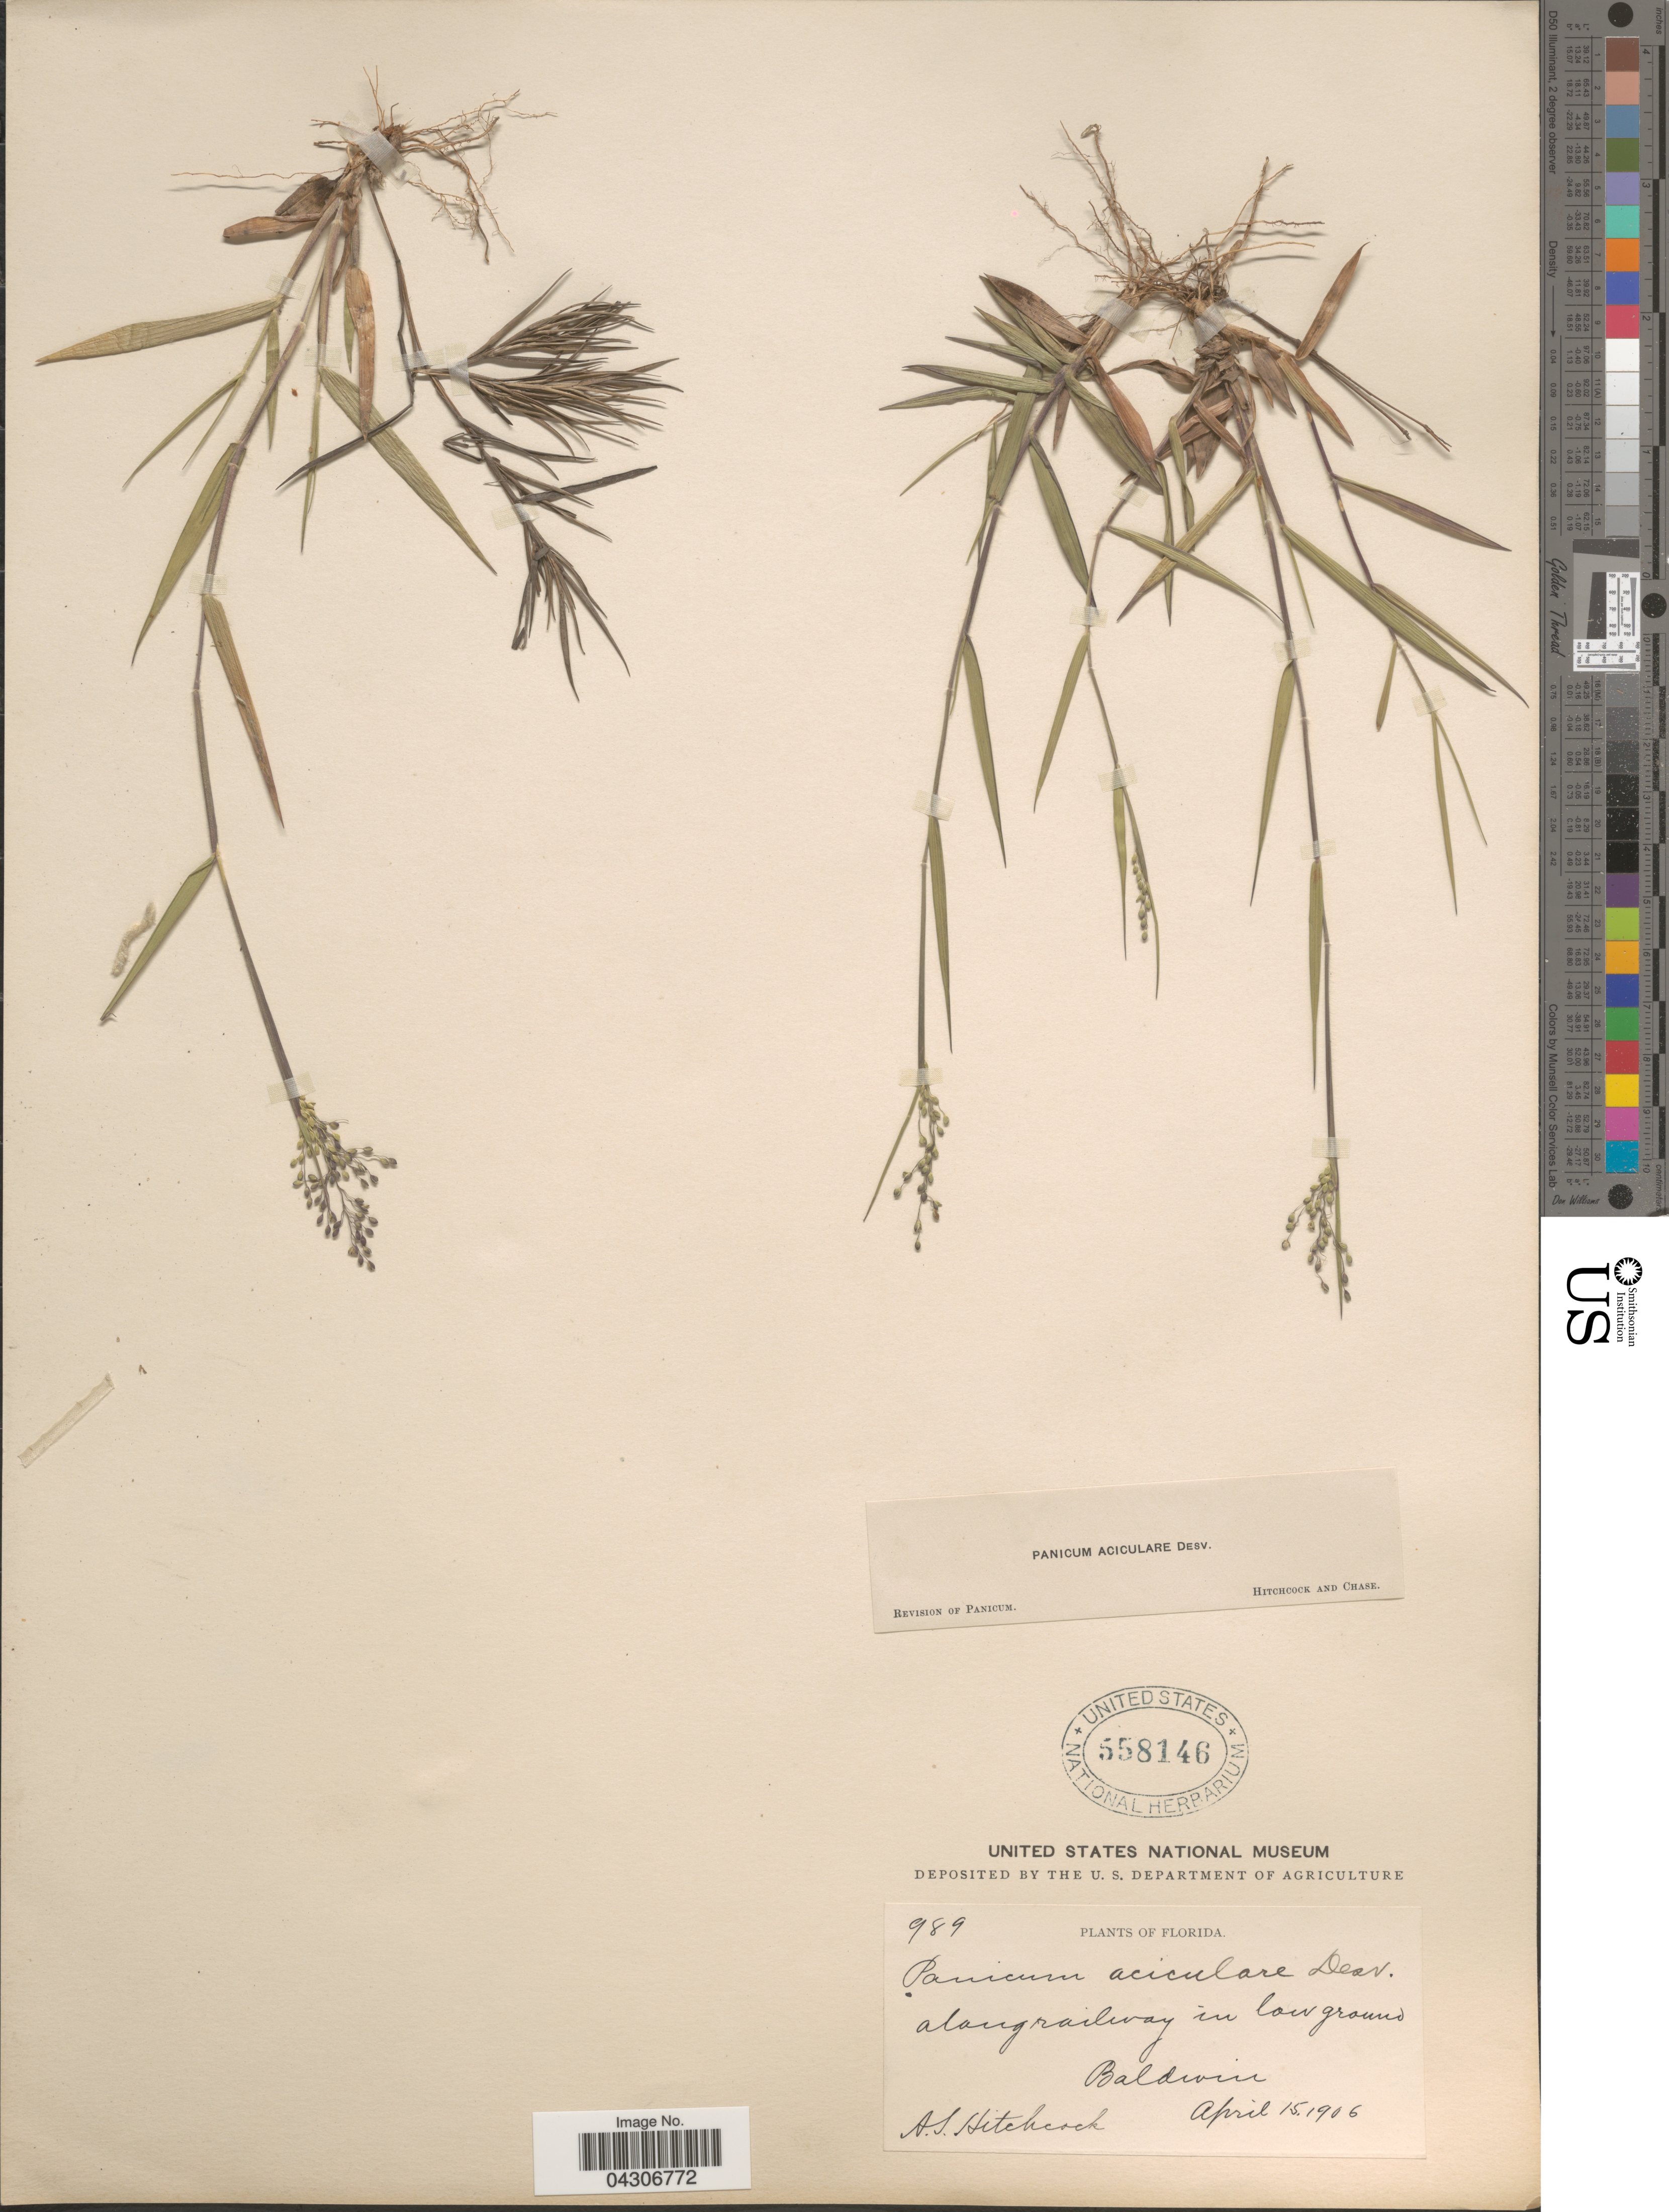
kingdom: Plantae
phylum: Tracheophyta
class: Liliopsida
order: Poales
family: Poaceae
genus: Dichanthelium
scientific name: Dichanthelium aciculare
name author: (Desv. ex Poir.) Gould & C.A. Clark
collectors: A. S. Hitchcock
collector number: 989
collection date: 1906-04-15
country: United States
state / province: Florida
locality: Along railway in low ground. Baldwin.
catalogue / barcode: US 558146